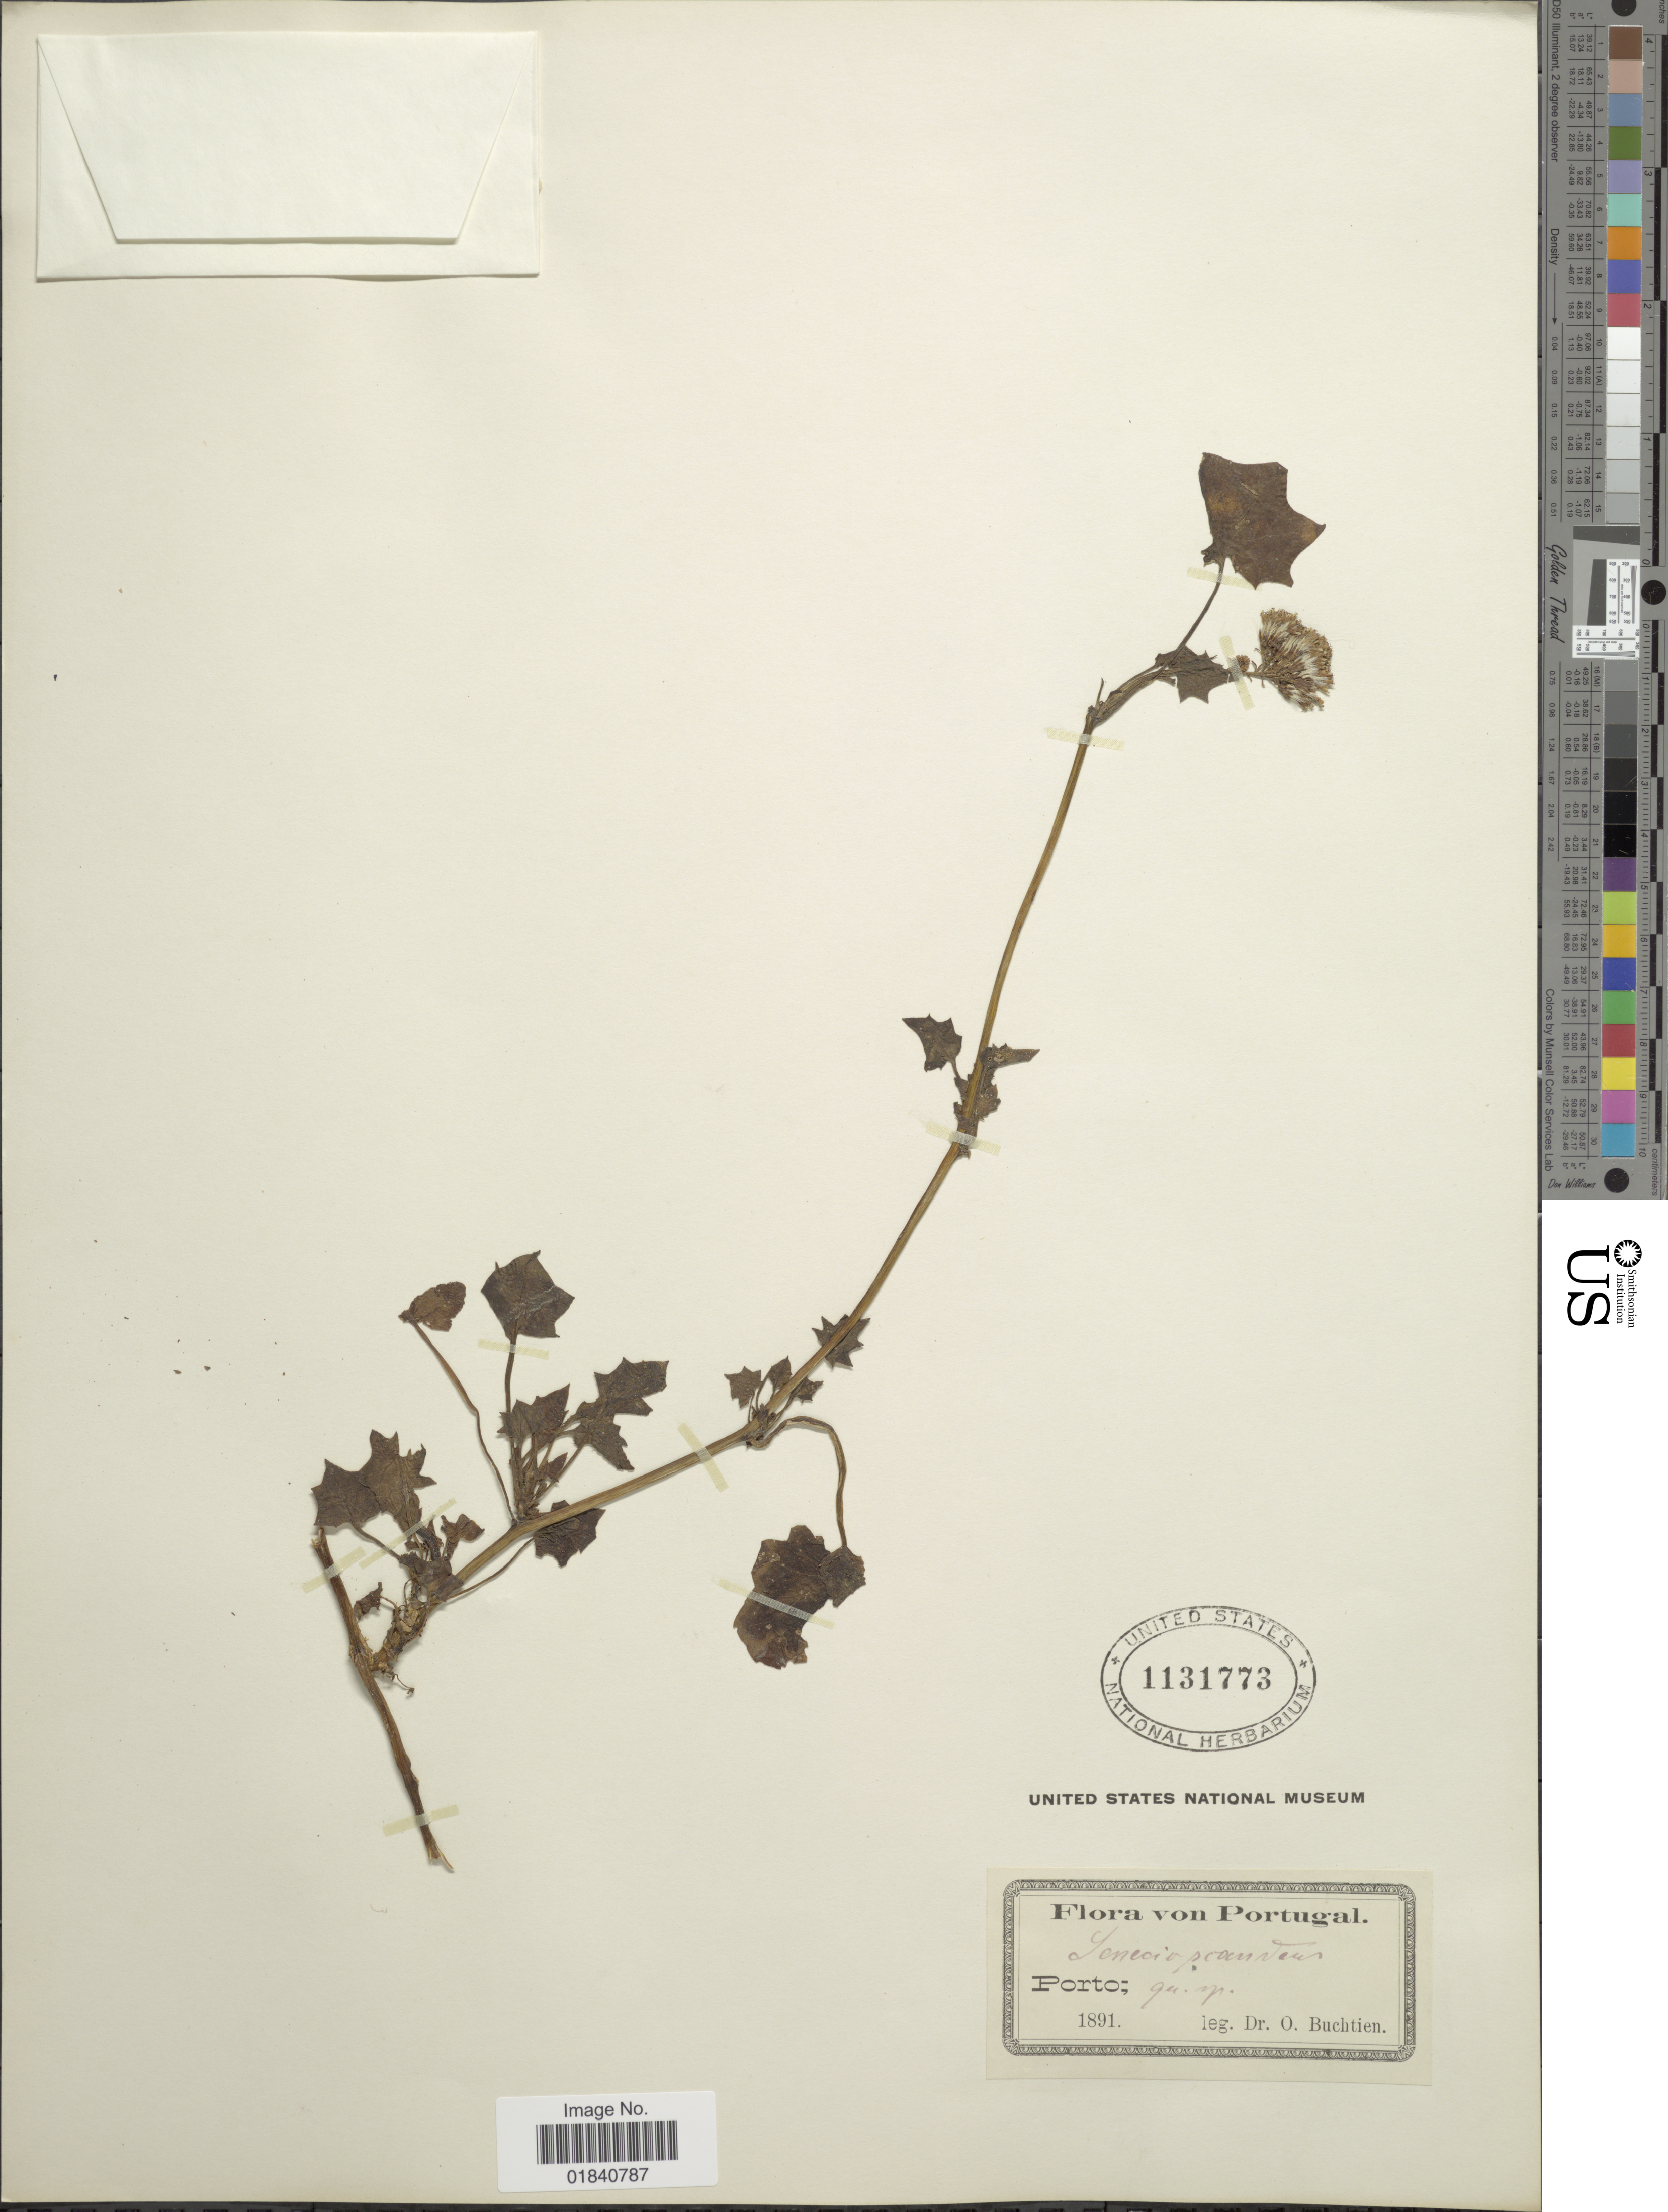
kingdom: Plantae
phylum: Tracheophyta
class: Magnoliopsida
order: Asterales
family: Asteraceae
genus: Senecio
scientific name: Senecio scandens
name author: Buch.-Ham. ex D. Don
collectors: O. Buchtien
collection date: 1891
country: Portugal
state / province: Porto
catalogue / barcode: US 1131773